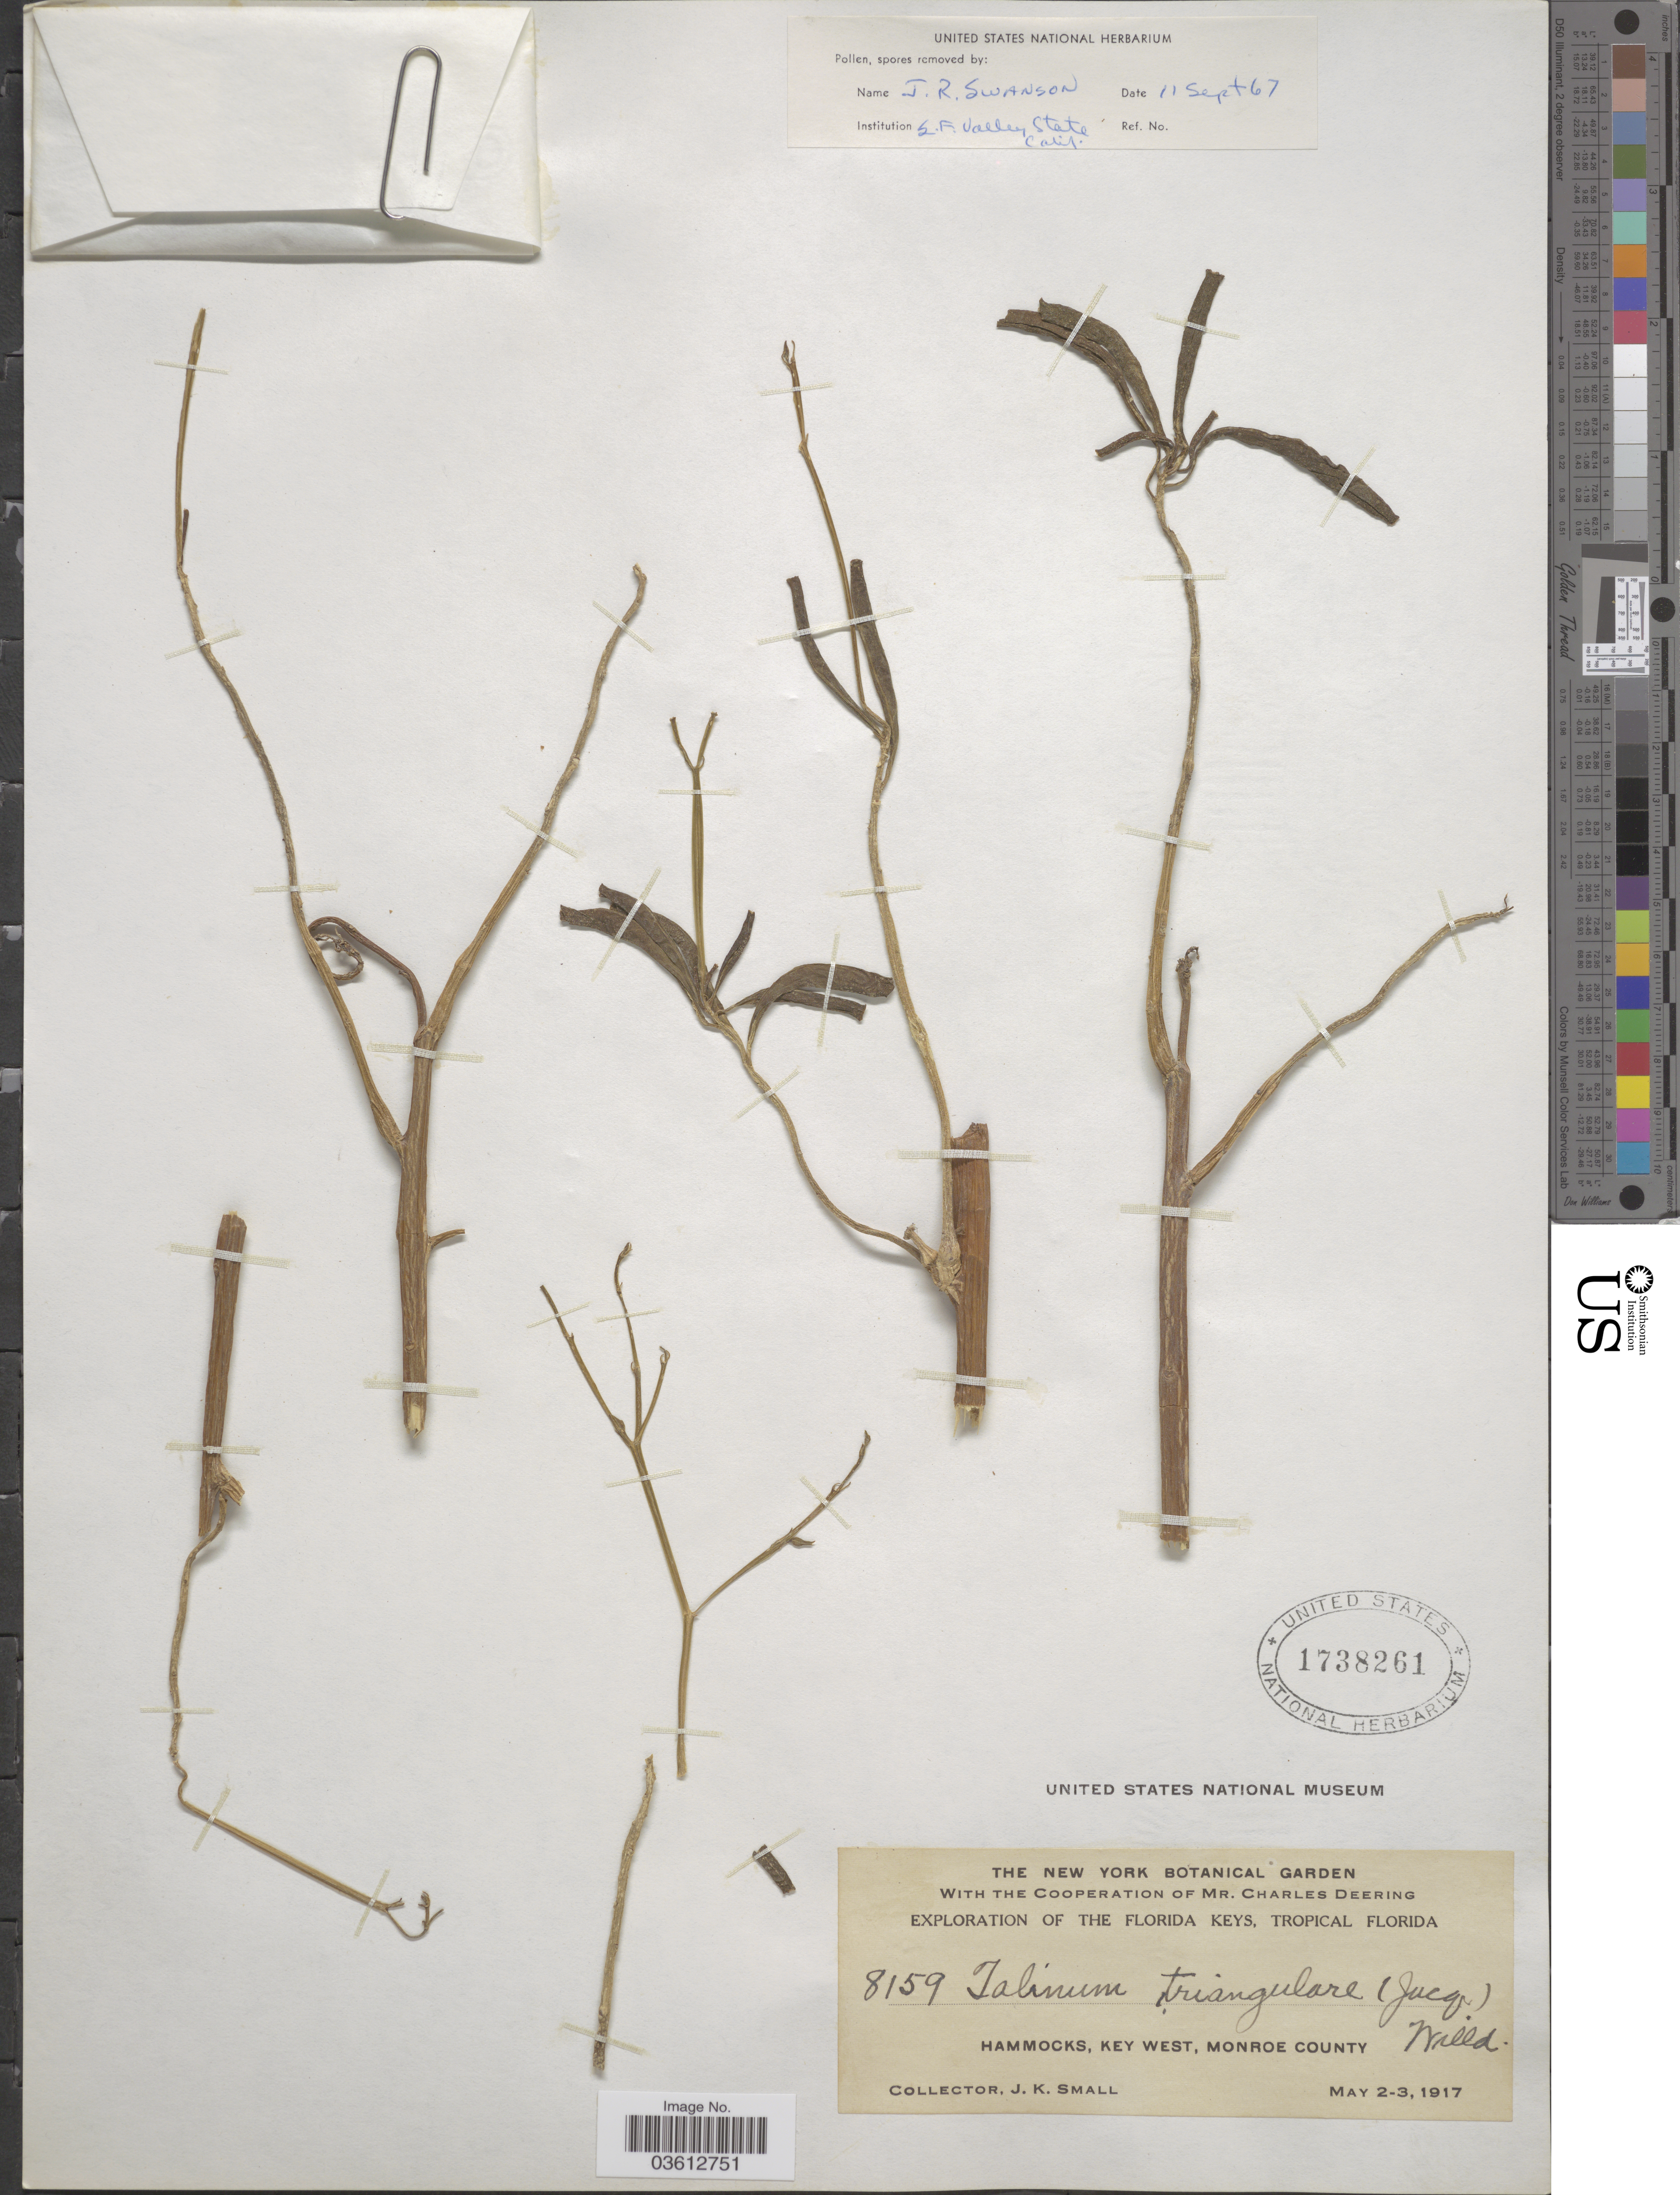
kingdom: Plantae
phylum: Tracheophyta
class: Magnoliopsida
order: Caryophyllales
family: Talinaceae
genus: Talinum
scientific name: Talinum triangulare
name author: (Jacq.) Willd.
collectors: J. K. Small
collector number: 8159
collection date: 1917-05-02/1917-05-03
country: United States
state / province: Florida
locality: The Florida Keys, Tropical Florida. Hammocks, Key West, Monroe County.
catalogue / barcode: US 1738261